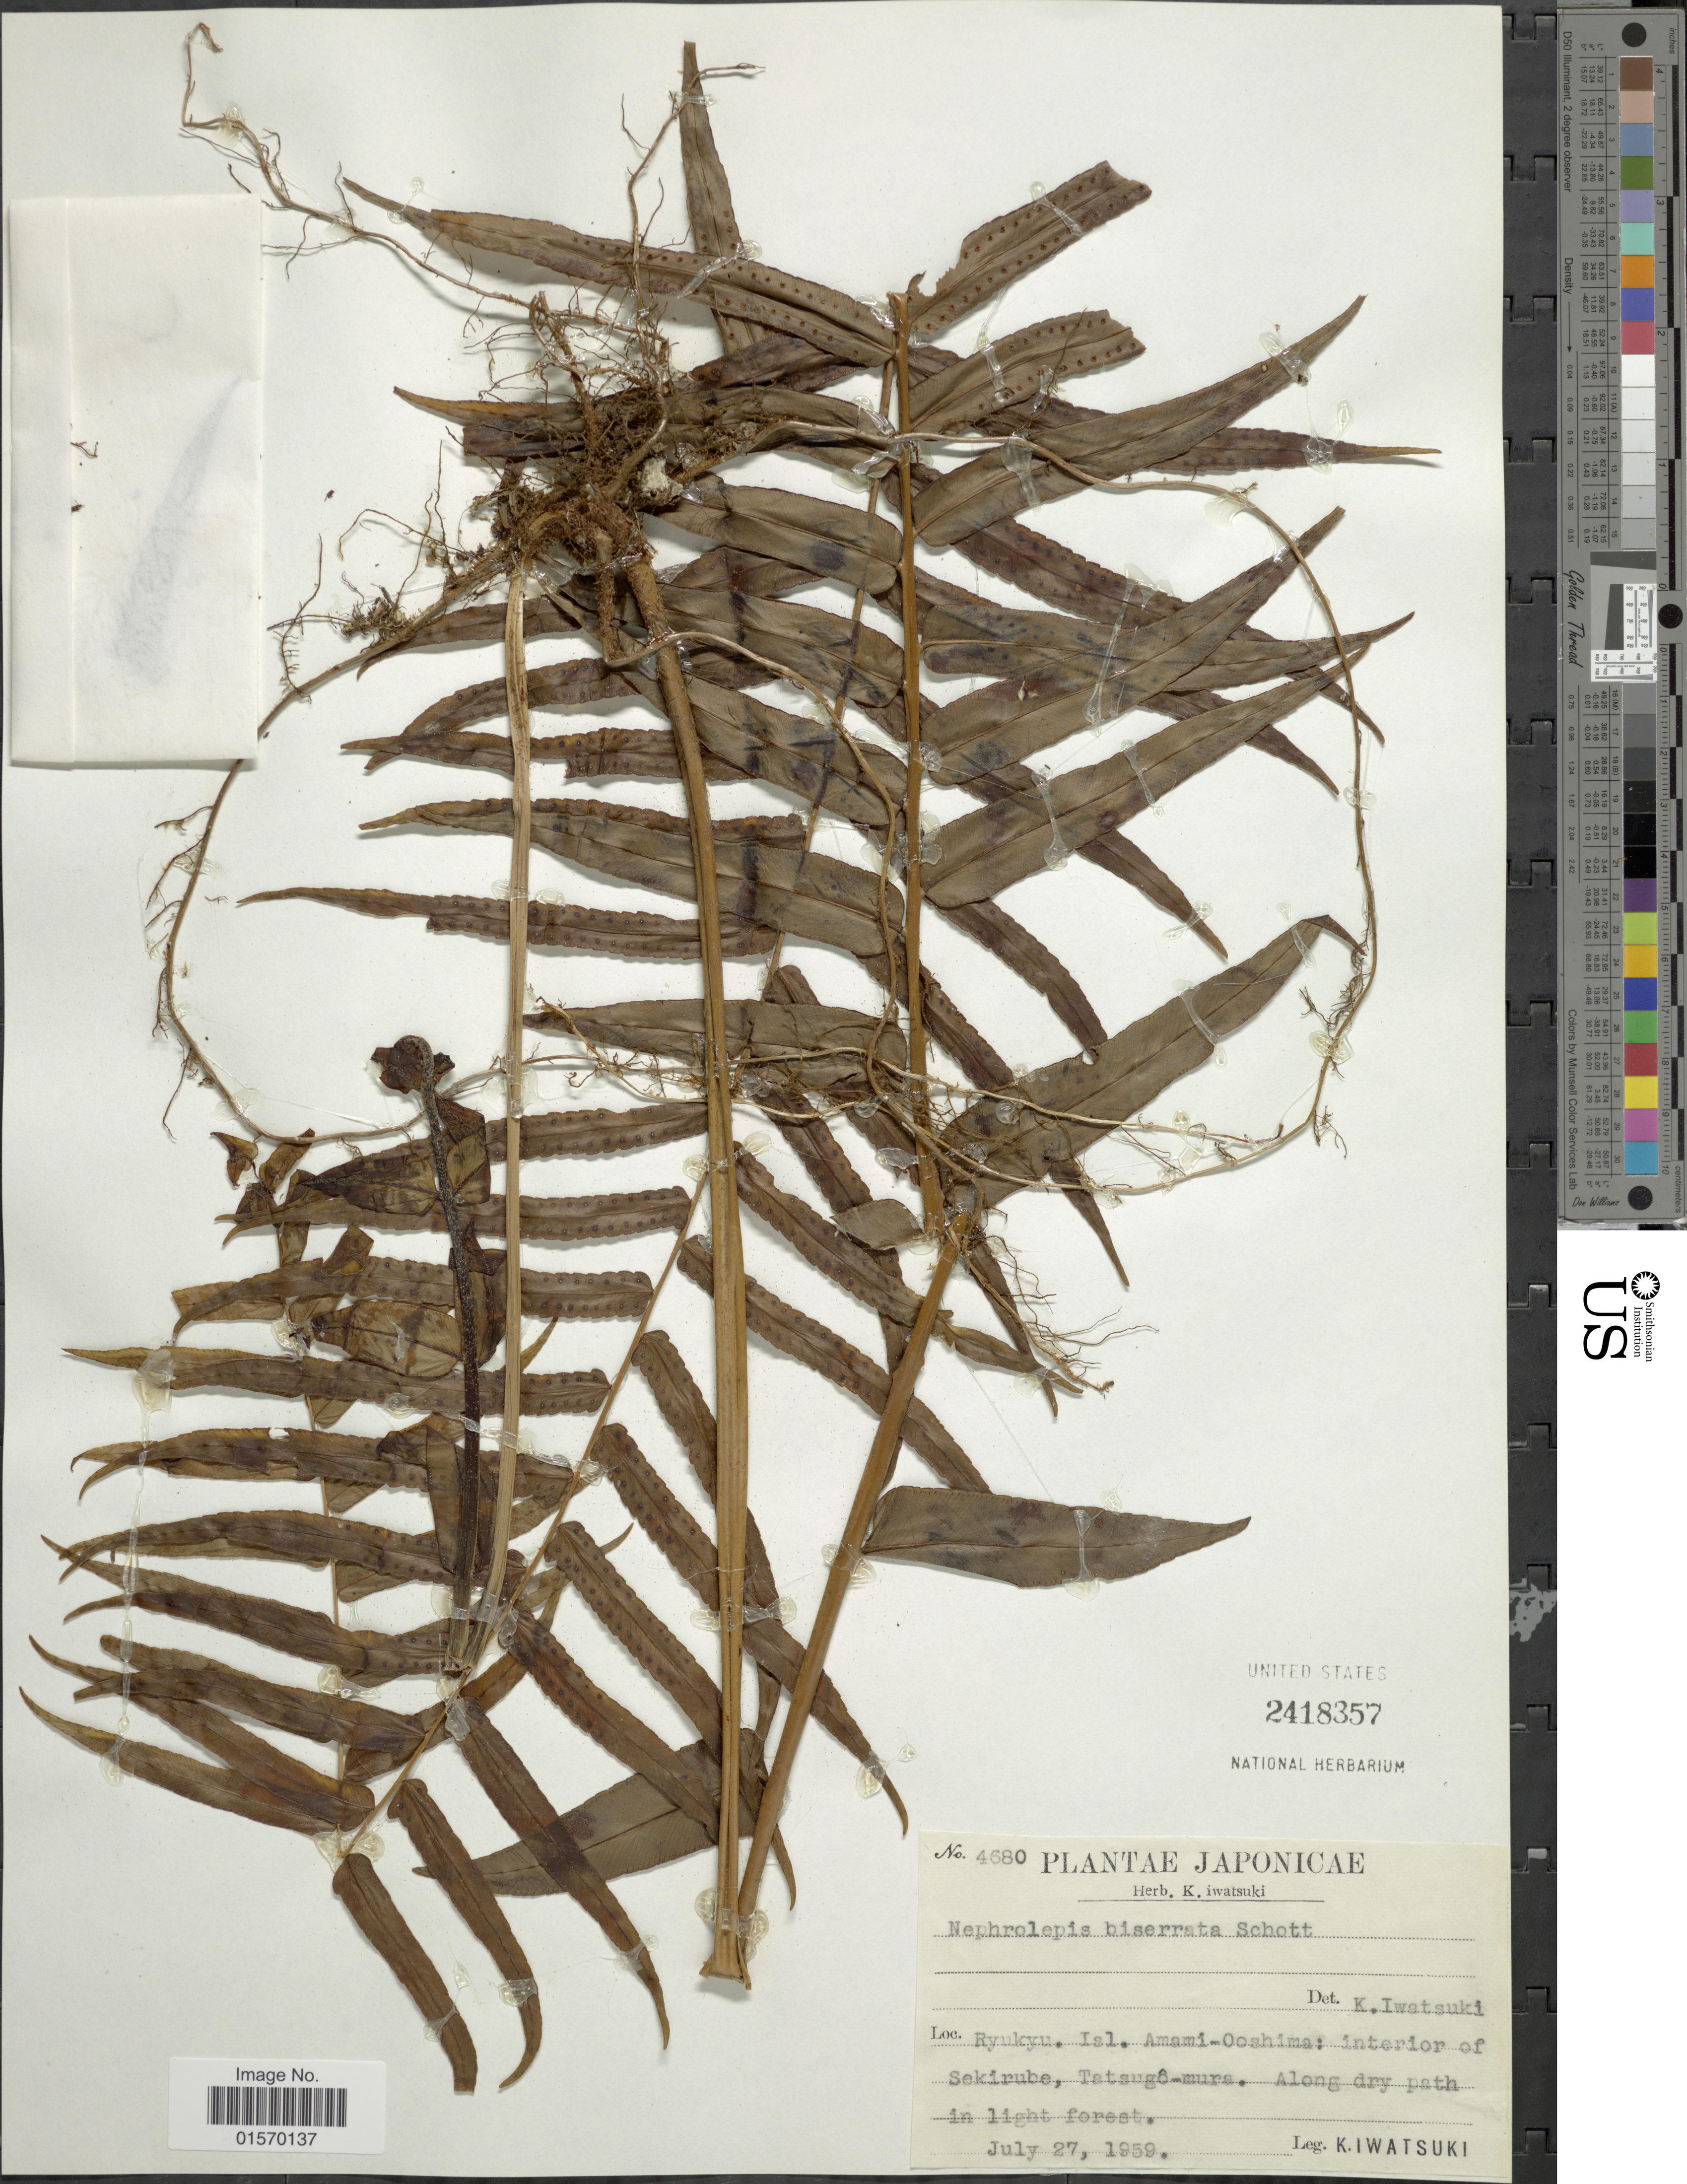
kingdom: Plantae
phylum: Tracheophyta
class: Polypodiopsida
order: Polypodiales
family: Nephrolepidaceae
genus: Nephrolepis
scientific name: Nephrolepis biserrata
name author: (Sw.) Schott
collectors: K. Iwatsuki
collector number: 4680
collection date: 1959-07-27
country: Japan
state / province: Okinawa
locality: Ryukyu. Isl. Amami-Ooshima: interior of Sekirube, Tatsugô-mura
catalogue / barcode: US 2418357